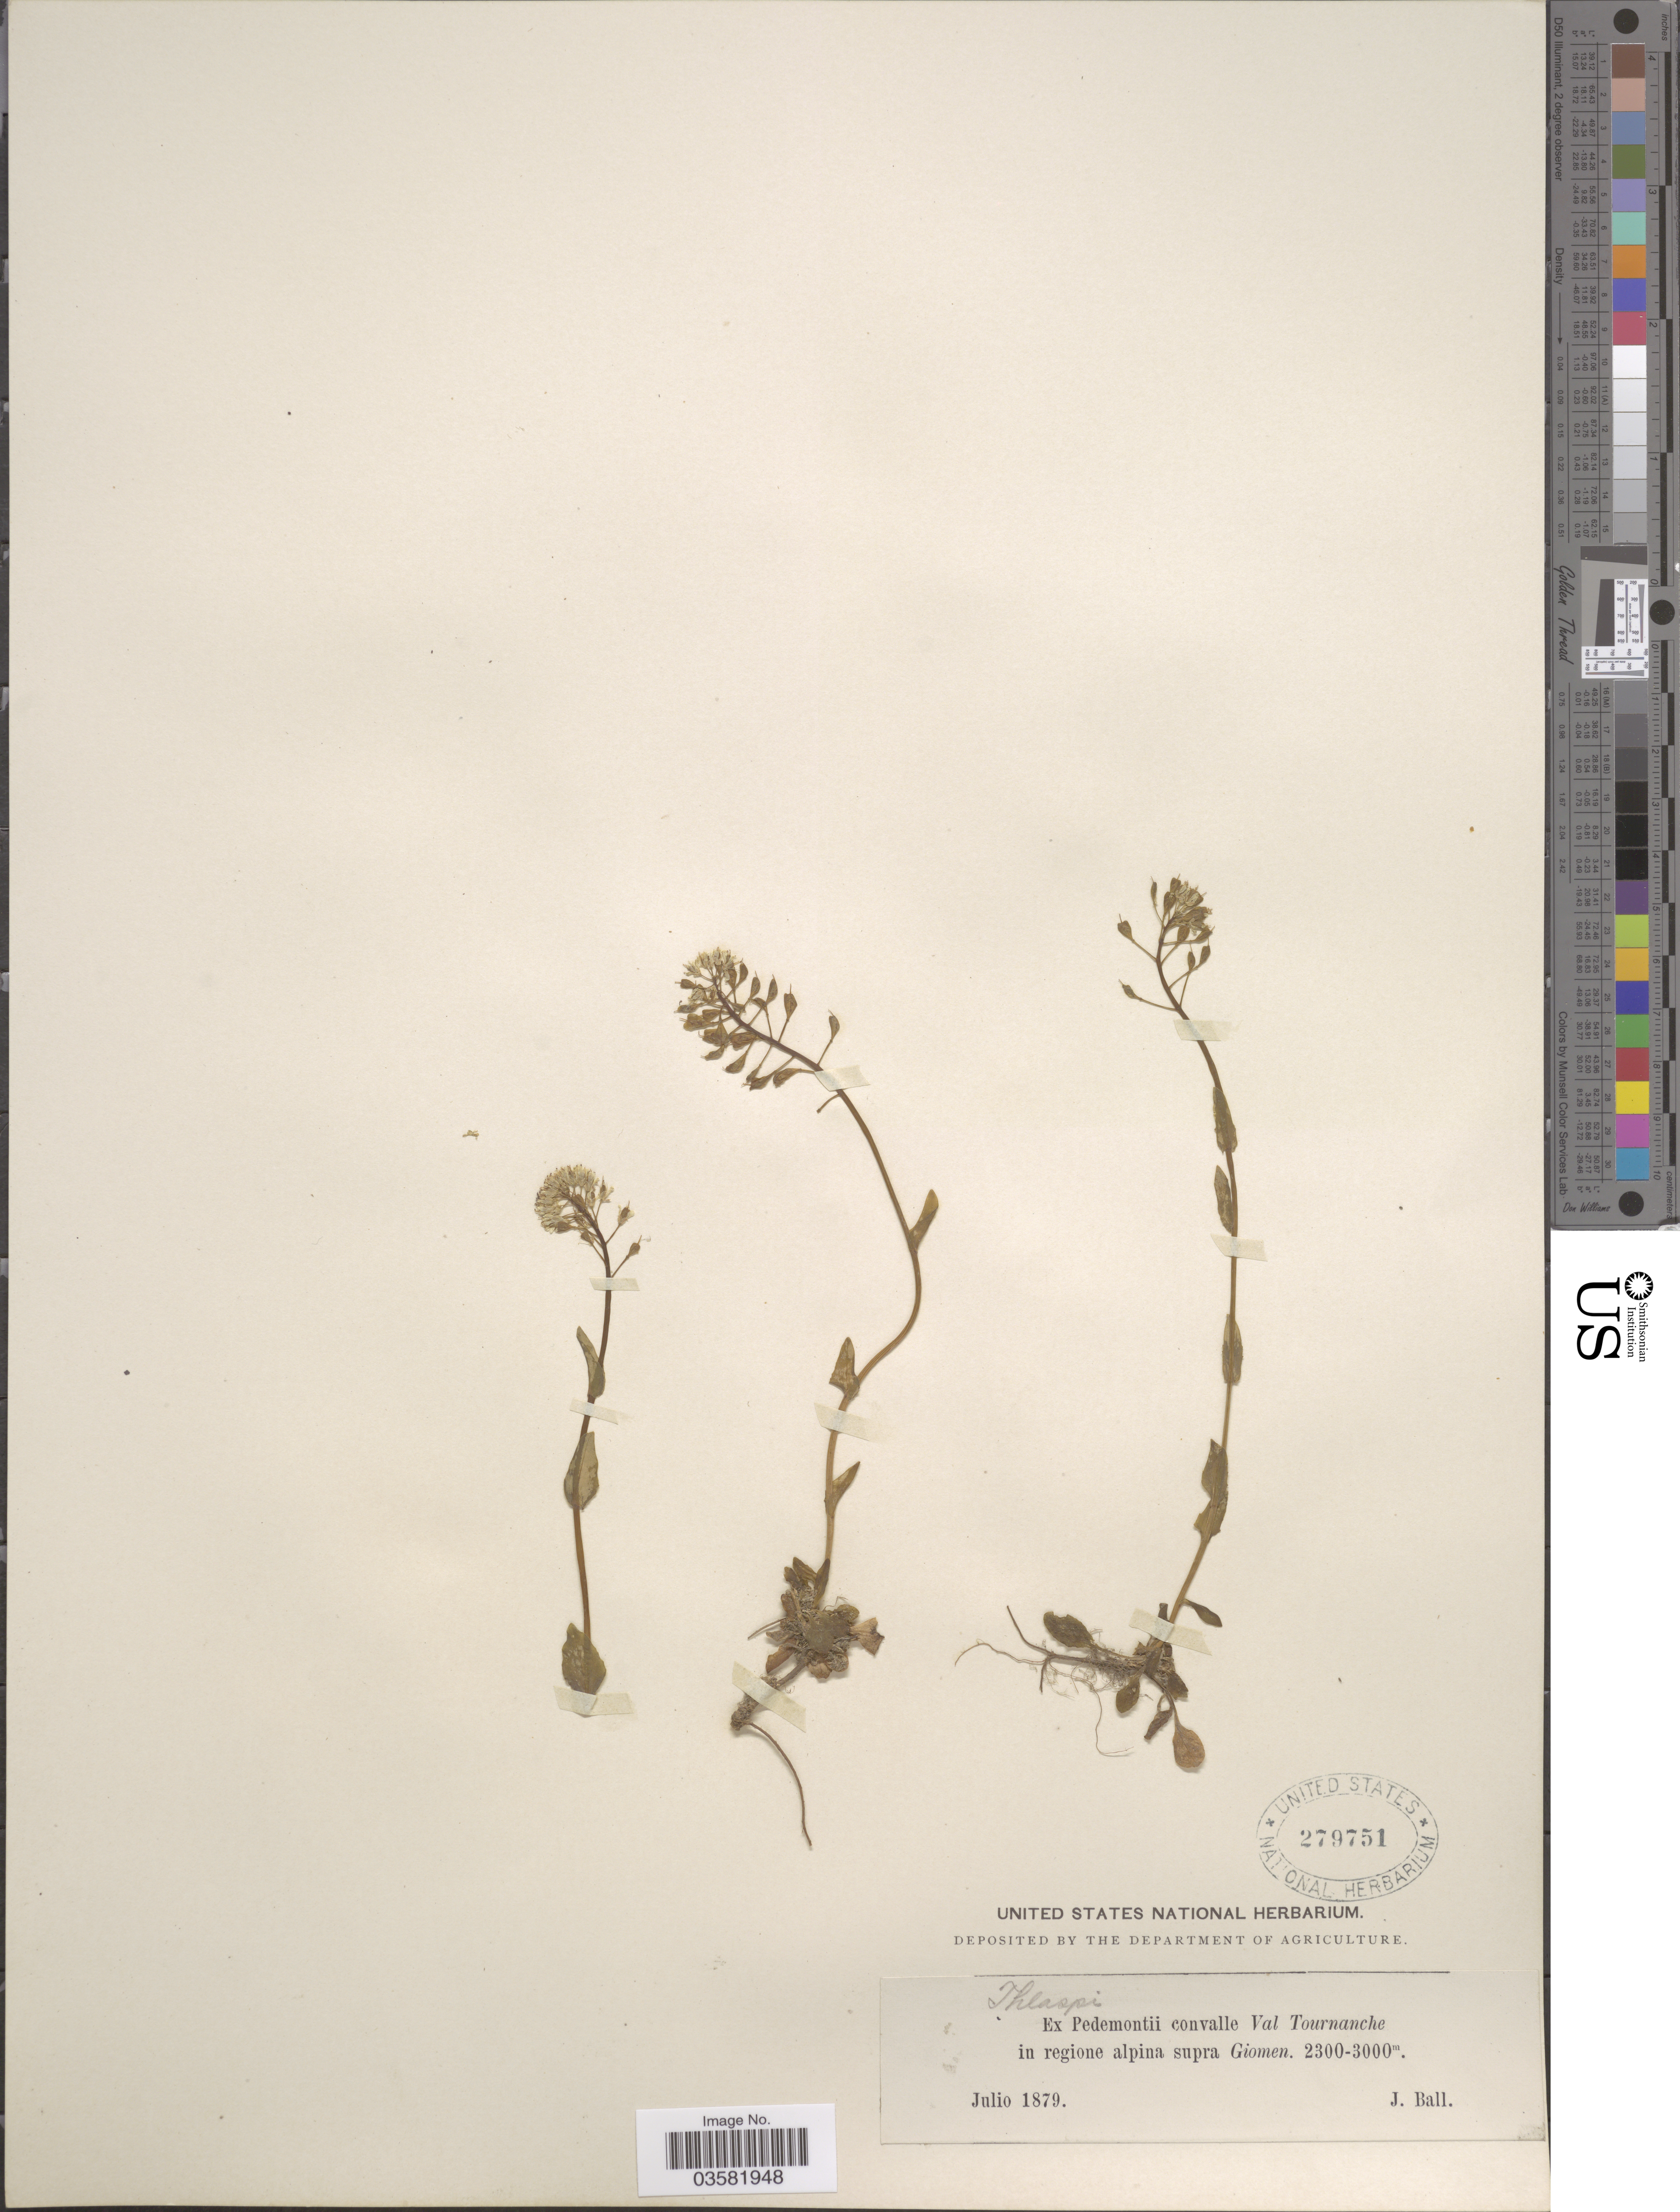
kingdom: Plantae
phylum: Tracheophyta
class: Magnoliopsida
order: Brassicales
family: Brassicaceae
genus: Thlaspi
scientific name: Thlaspi sp.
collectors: J. Ball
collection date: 1879-07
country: Italy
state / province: Piedmont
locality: Ex Pedemontii convalle Val Tournanche in regione alpina supra Giomen.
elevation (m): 2300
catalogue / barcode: US 279751